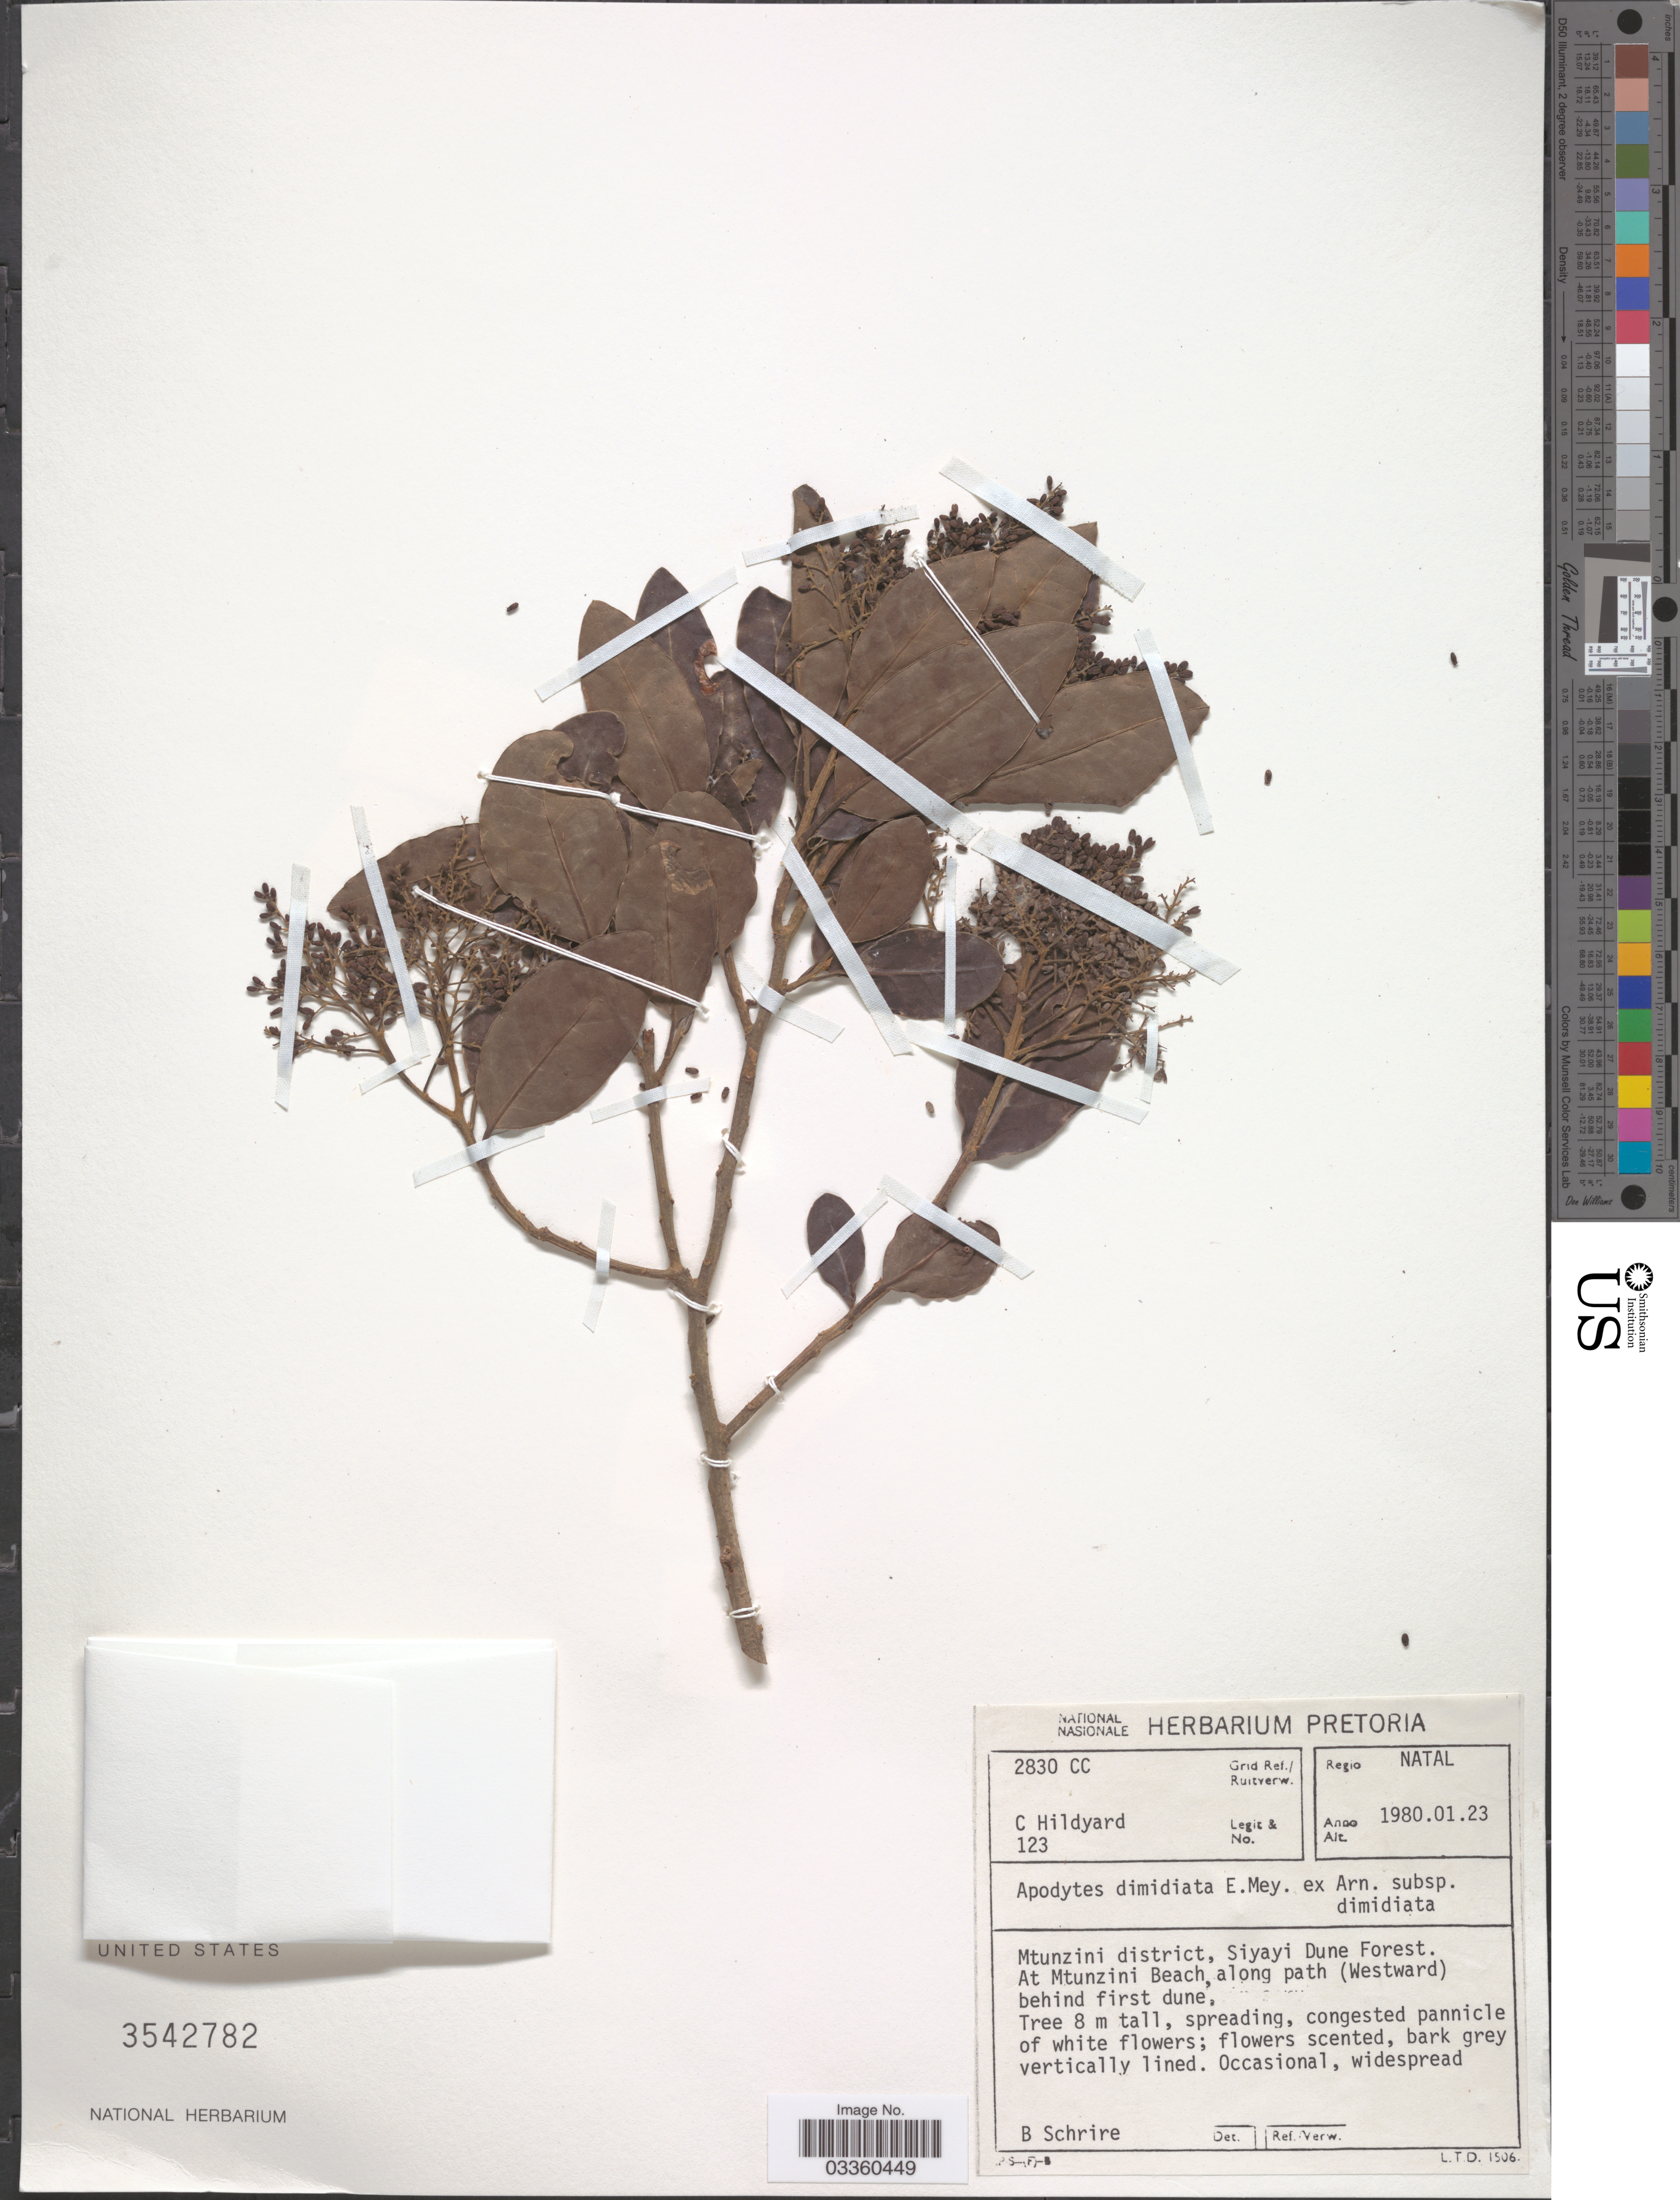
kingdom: Plantae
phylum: Tracheophyta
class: Magnoliopsida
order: Metteniusales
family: Metteniusaceae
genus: Apodytes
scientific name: Apodytes dimidiata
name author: E. Mey. ex Arn.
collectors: C. Hildyard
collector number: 123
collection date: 1980-01-23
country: South Africa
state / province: KwaZulu-Natal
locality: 2830 CC Grid Ref. Regio Natal. Mtunzini district, Siyayi Dune Forest. At Mtunzini Beach, along path (Westward) behind first dune.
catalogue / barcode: US 3542782